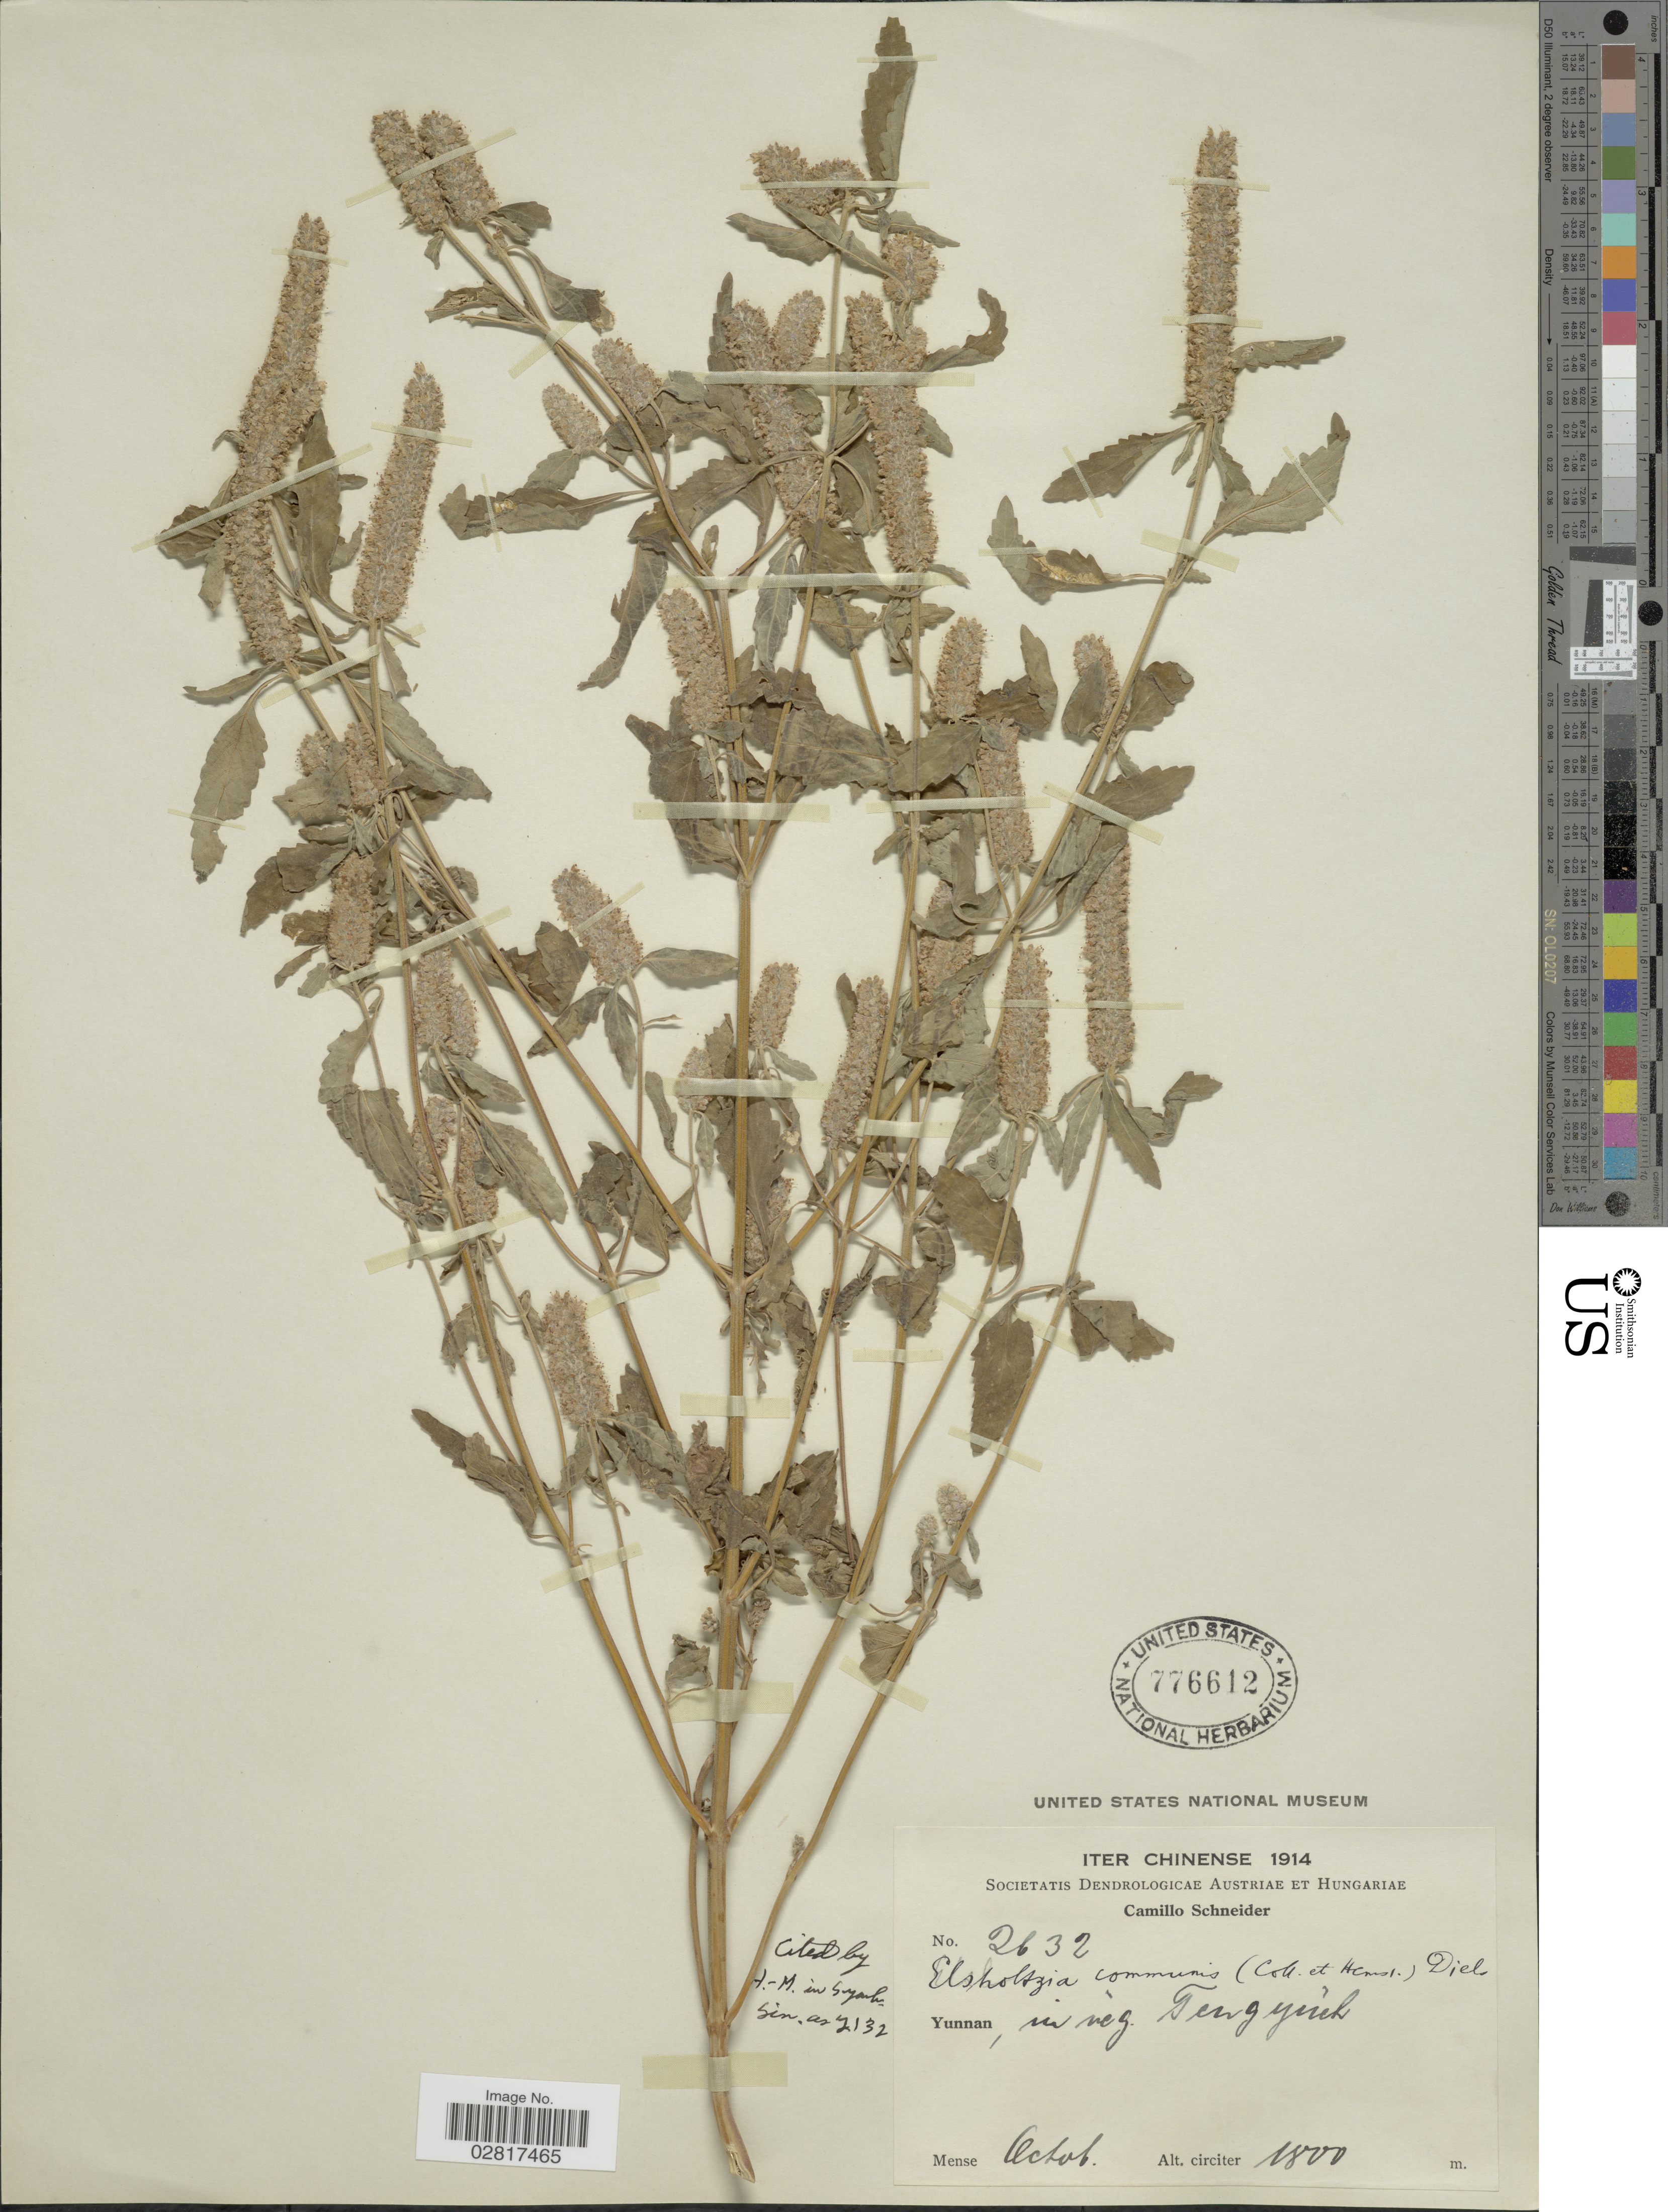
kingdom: Plantae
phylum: Tracheophyta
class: Magnoliopsida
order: Lamiales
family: Lamiaceae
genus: Elsholtzia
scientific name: Elsholtzia communis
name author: (Collett & Hemsl.) Diels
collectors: C. K. Schneider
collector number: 2632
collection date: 1914-10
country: China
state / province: Yunnan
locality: In reg. Tengyuèh [interpreted]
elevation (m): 1800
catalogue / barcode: US 776612